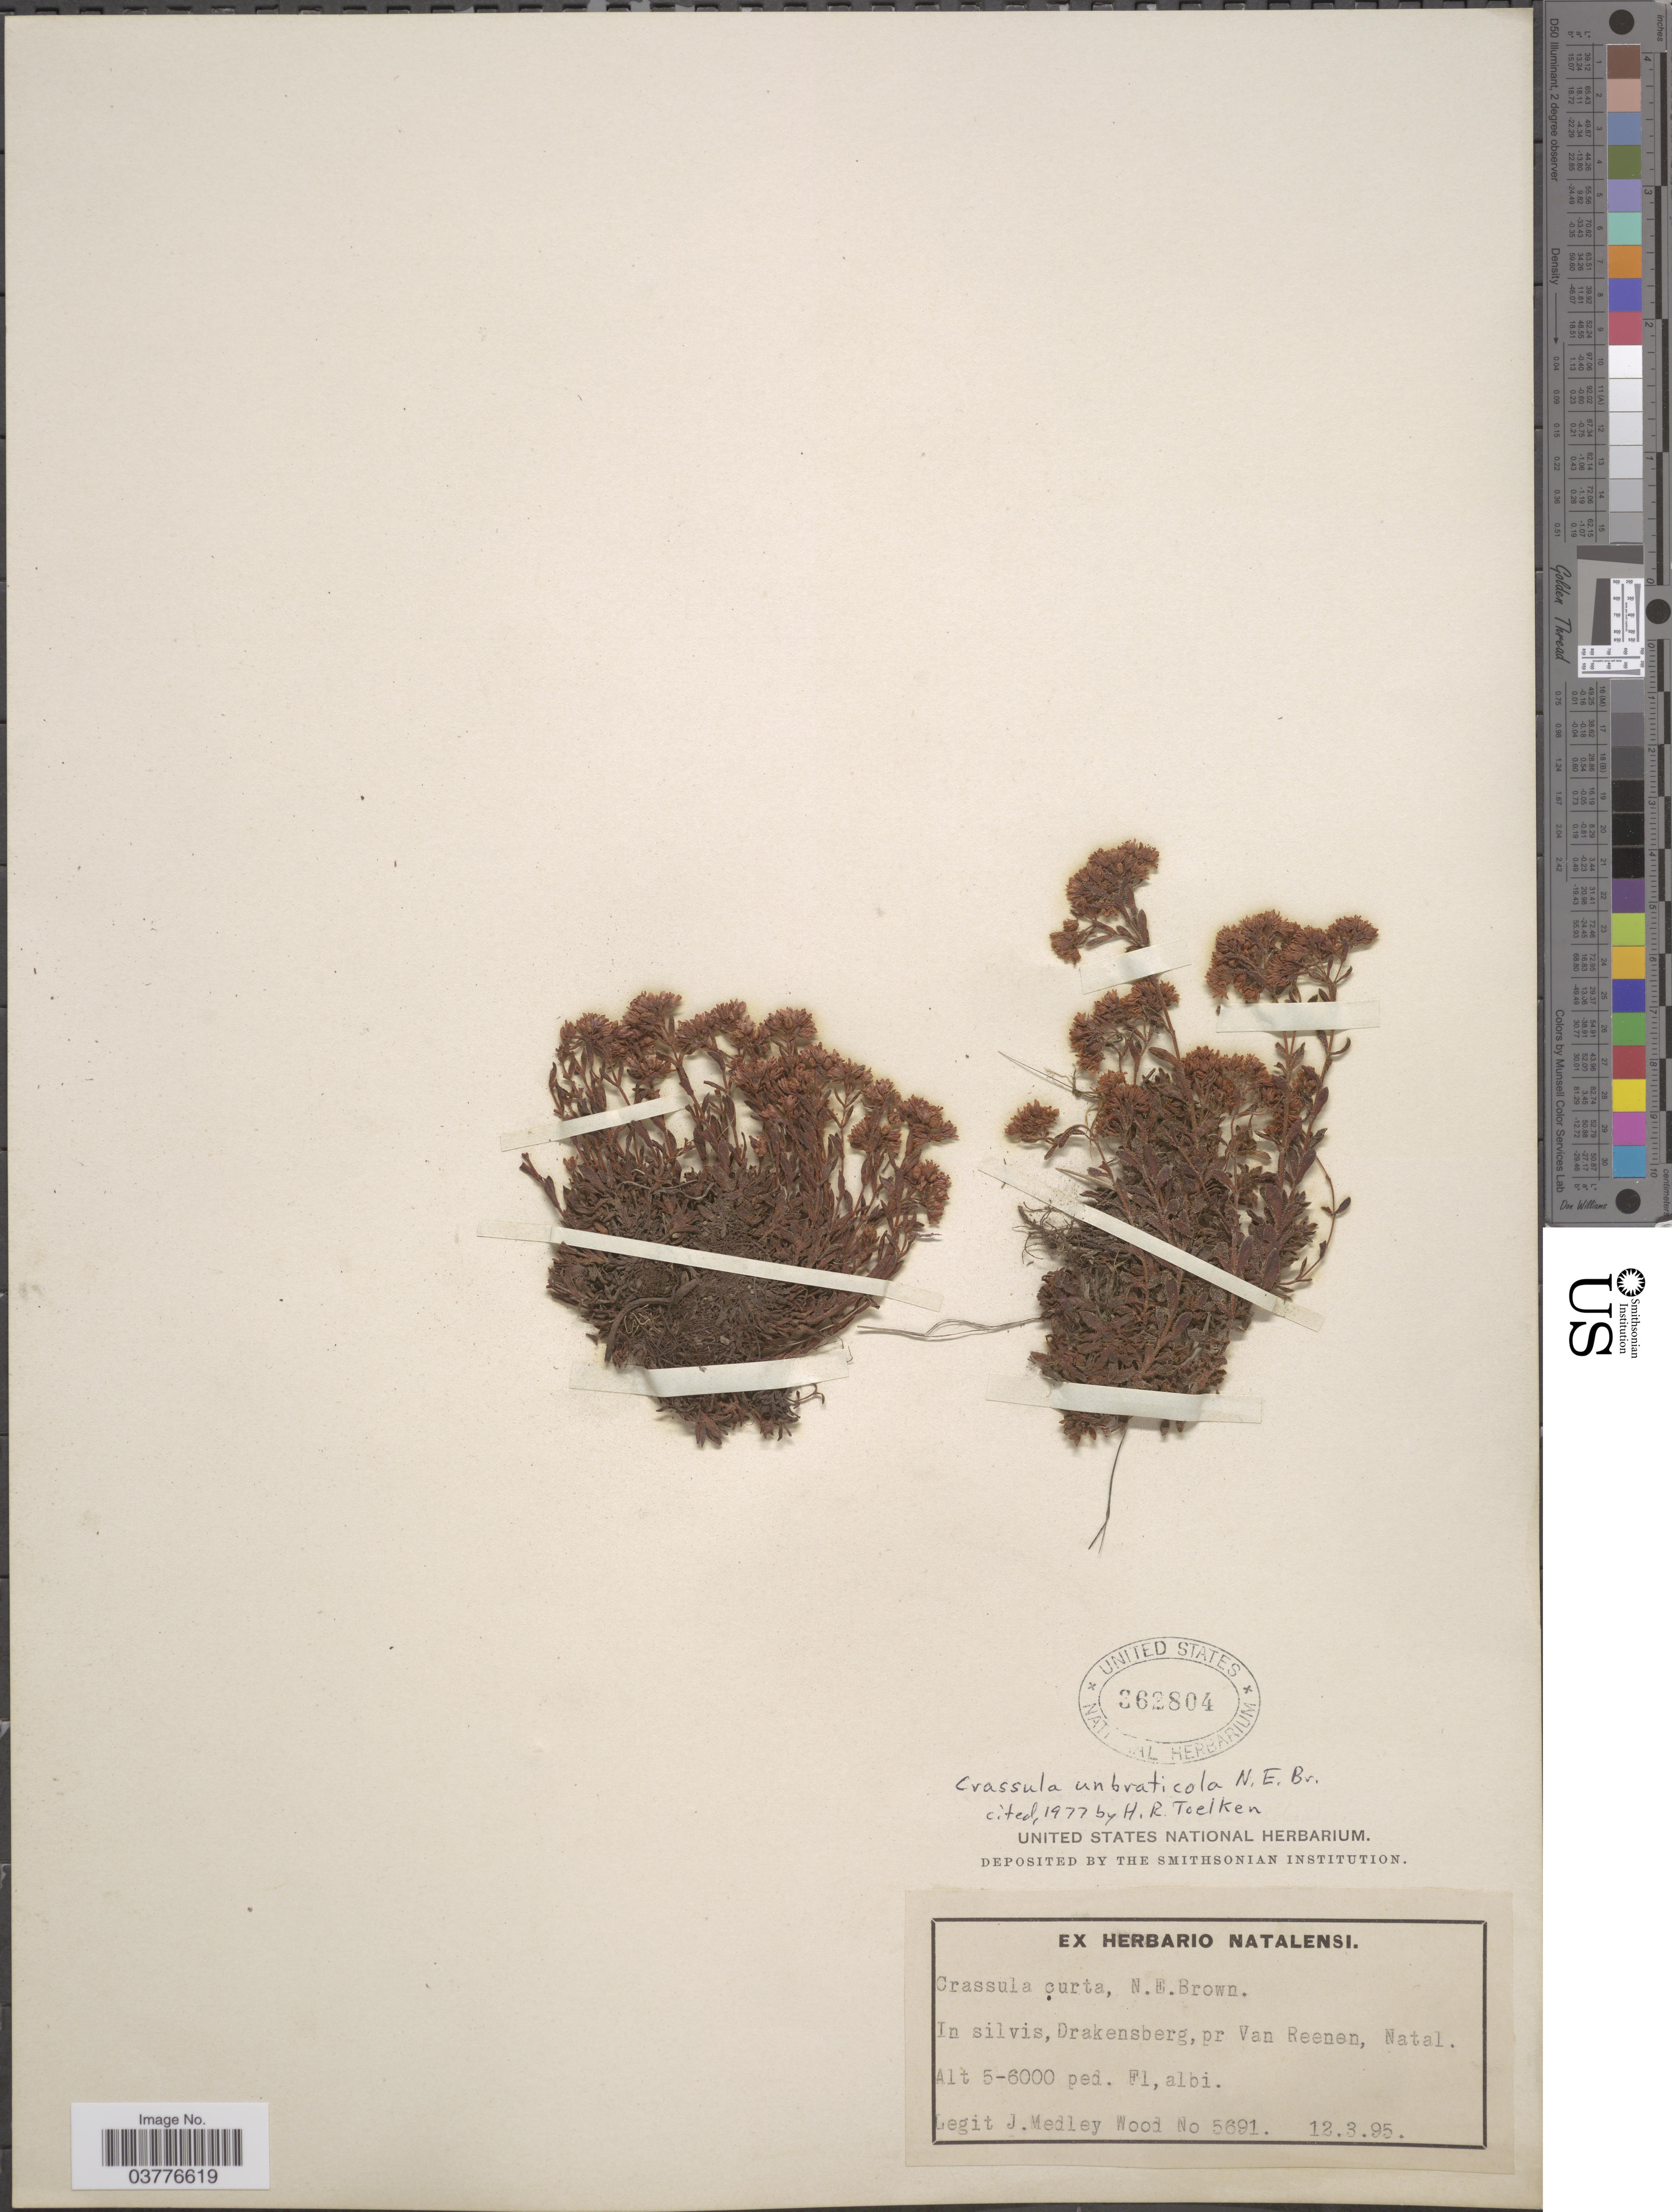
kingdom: Plantae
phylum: Tracheophyta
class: Magnoliopsida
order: Saxifragales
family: Crassulaceae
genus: Crassula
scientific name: Crassula umbraticola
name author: N.E. Br.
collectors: J. Medley Wood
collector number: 5691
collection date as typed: Transcribed d/m/y: 12/3/95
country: South Africa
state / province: KwaZulu-Natal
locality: In silvis, Drakensberg, pr Van Reenen, Natal.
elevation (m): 1524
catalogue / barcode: US 362804